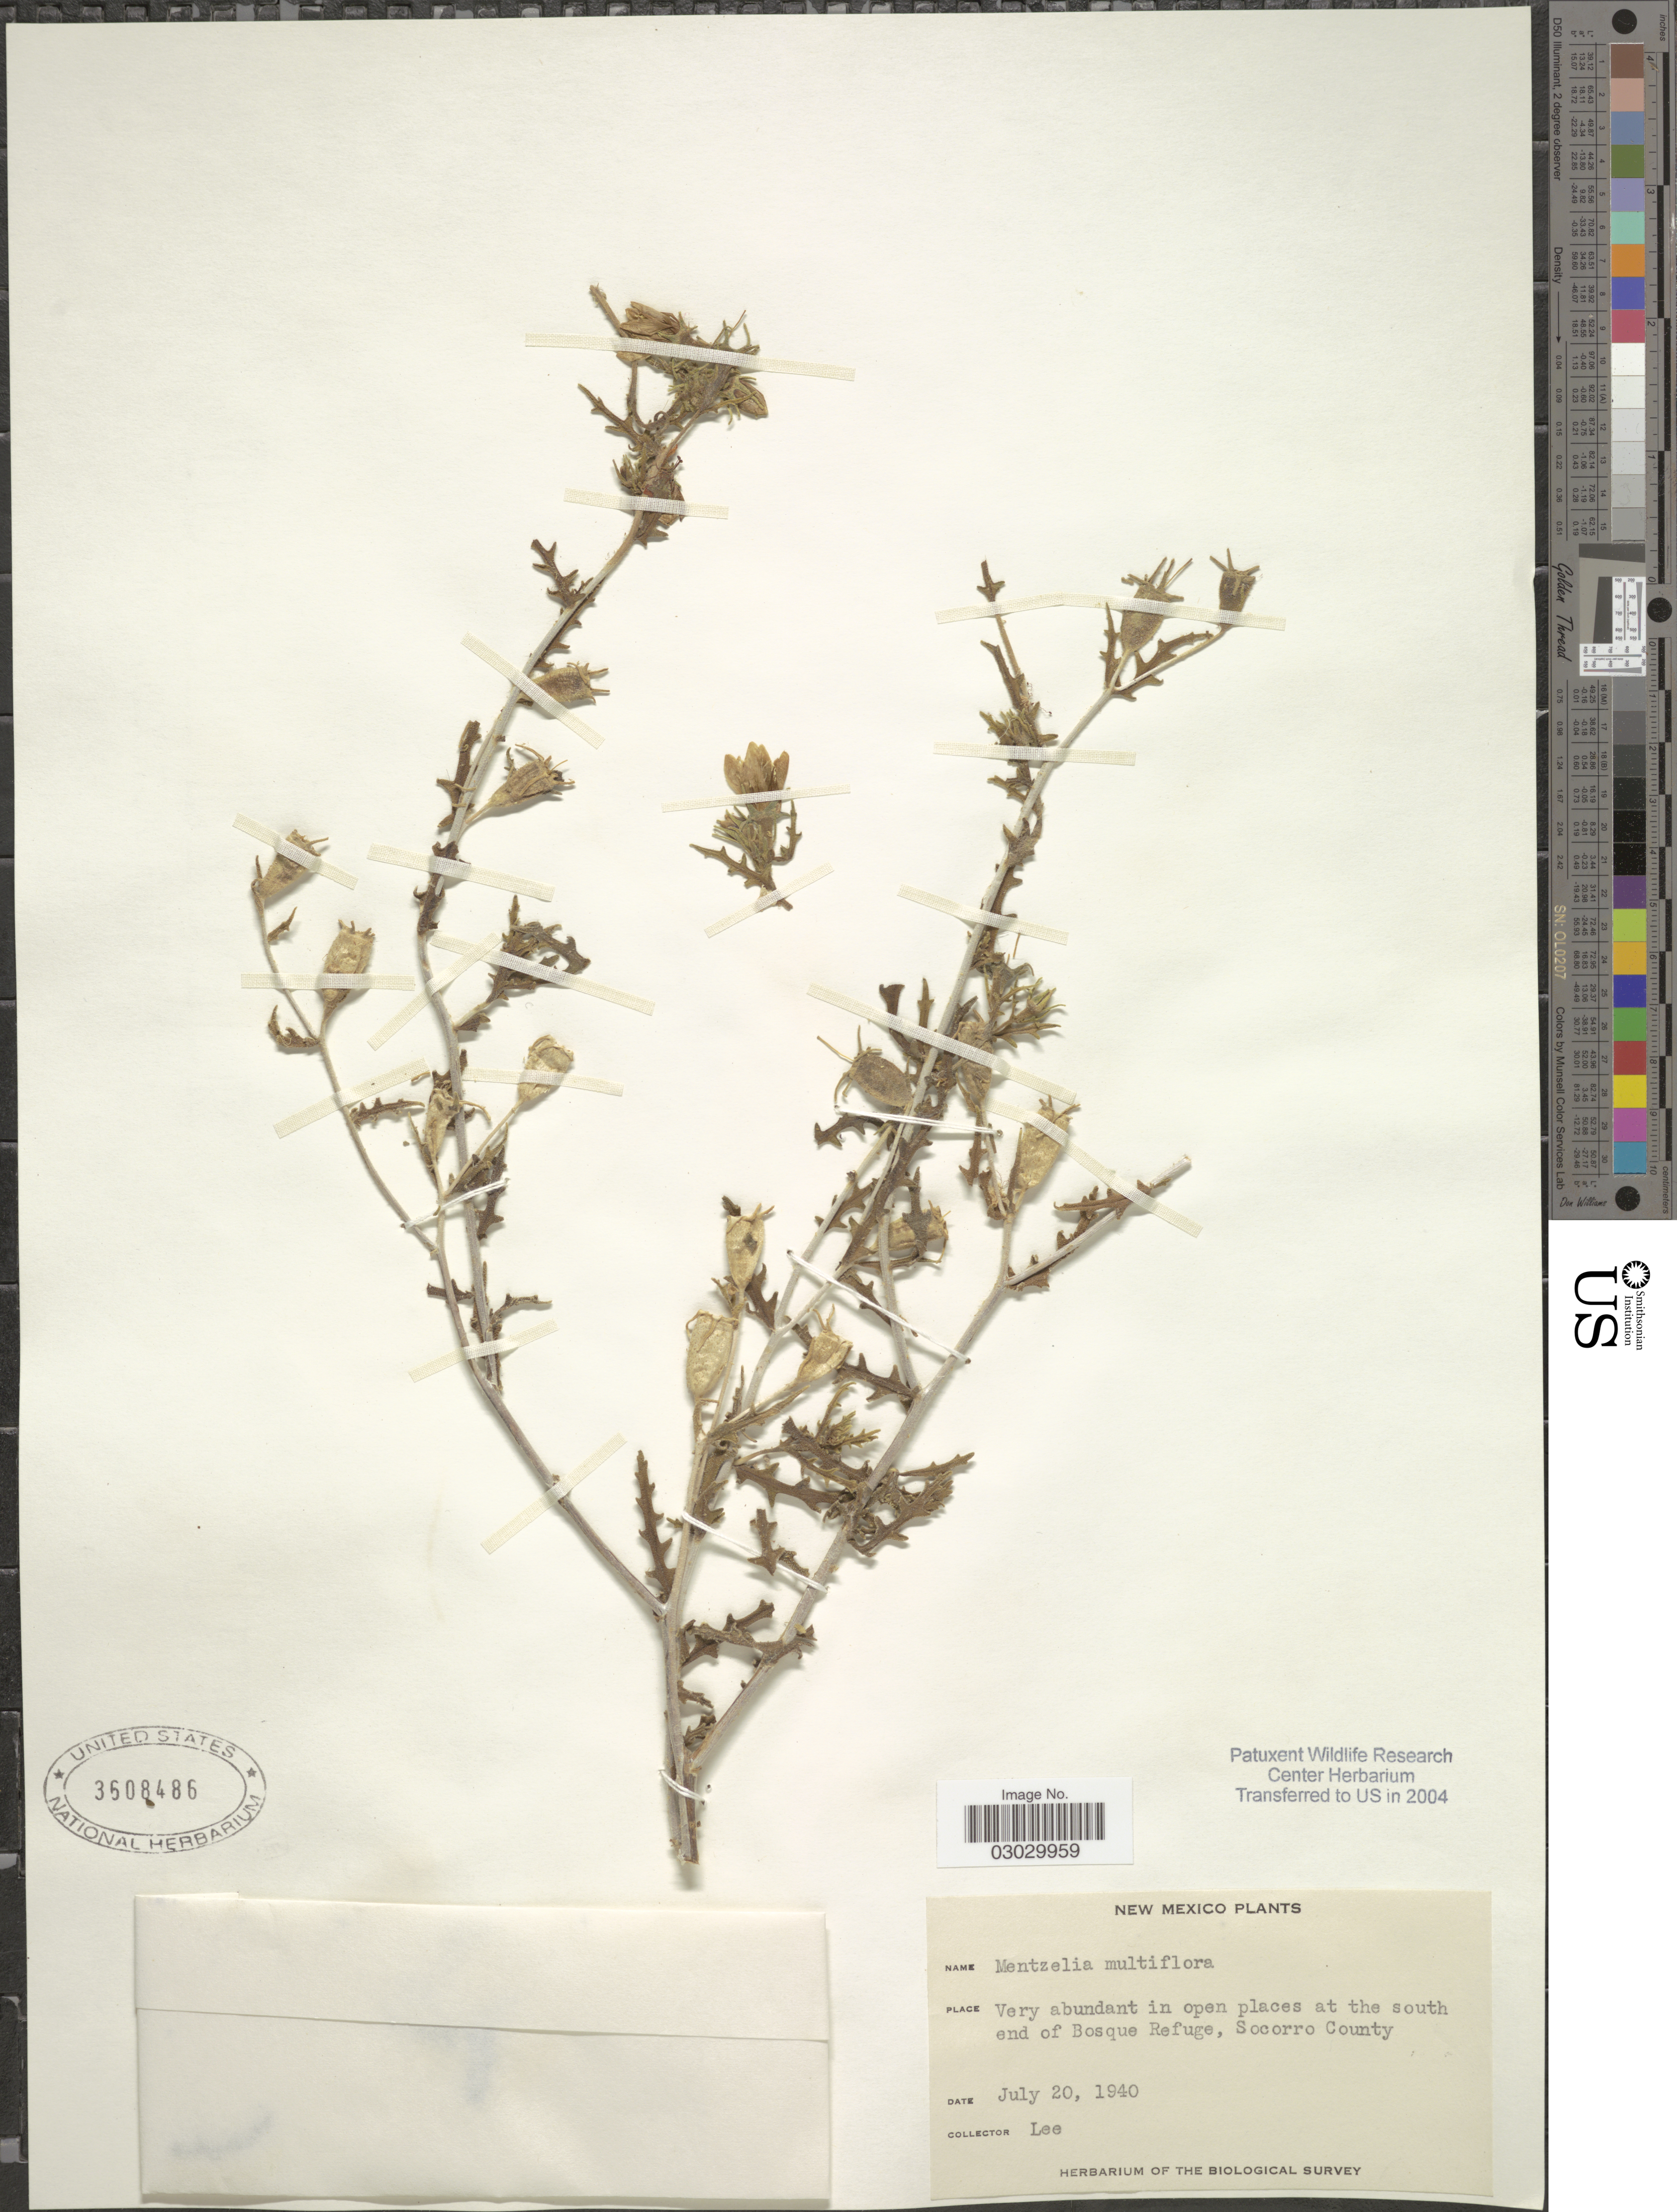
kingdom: Plantae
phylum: Tracheophyta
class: Magnoliopsida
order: Cornales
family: Loasaceae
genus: Mentzelia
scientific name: Mentzelia multiflora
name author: (Nutt.) A. Gray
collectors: -. Lee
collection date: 1940-07-20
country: United States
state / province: New Mexico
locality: Very abundant in open places at the south end of Bosque Refuge, Socorro County.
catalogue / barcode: US 3608486